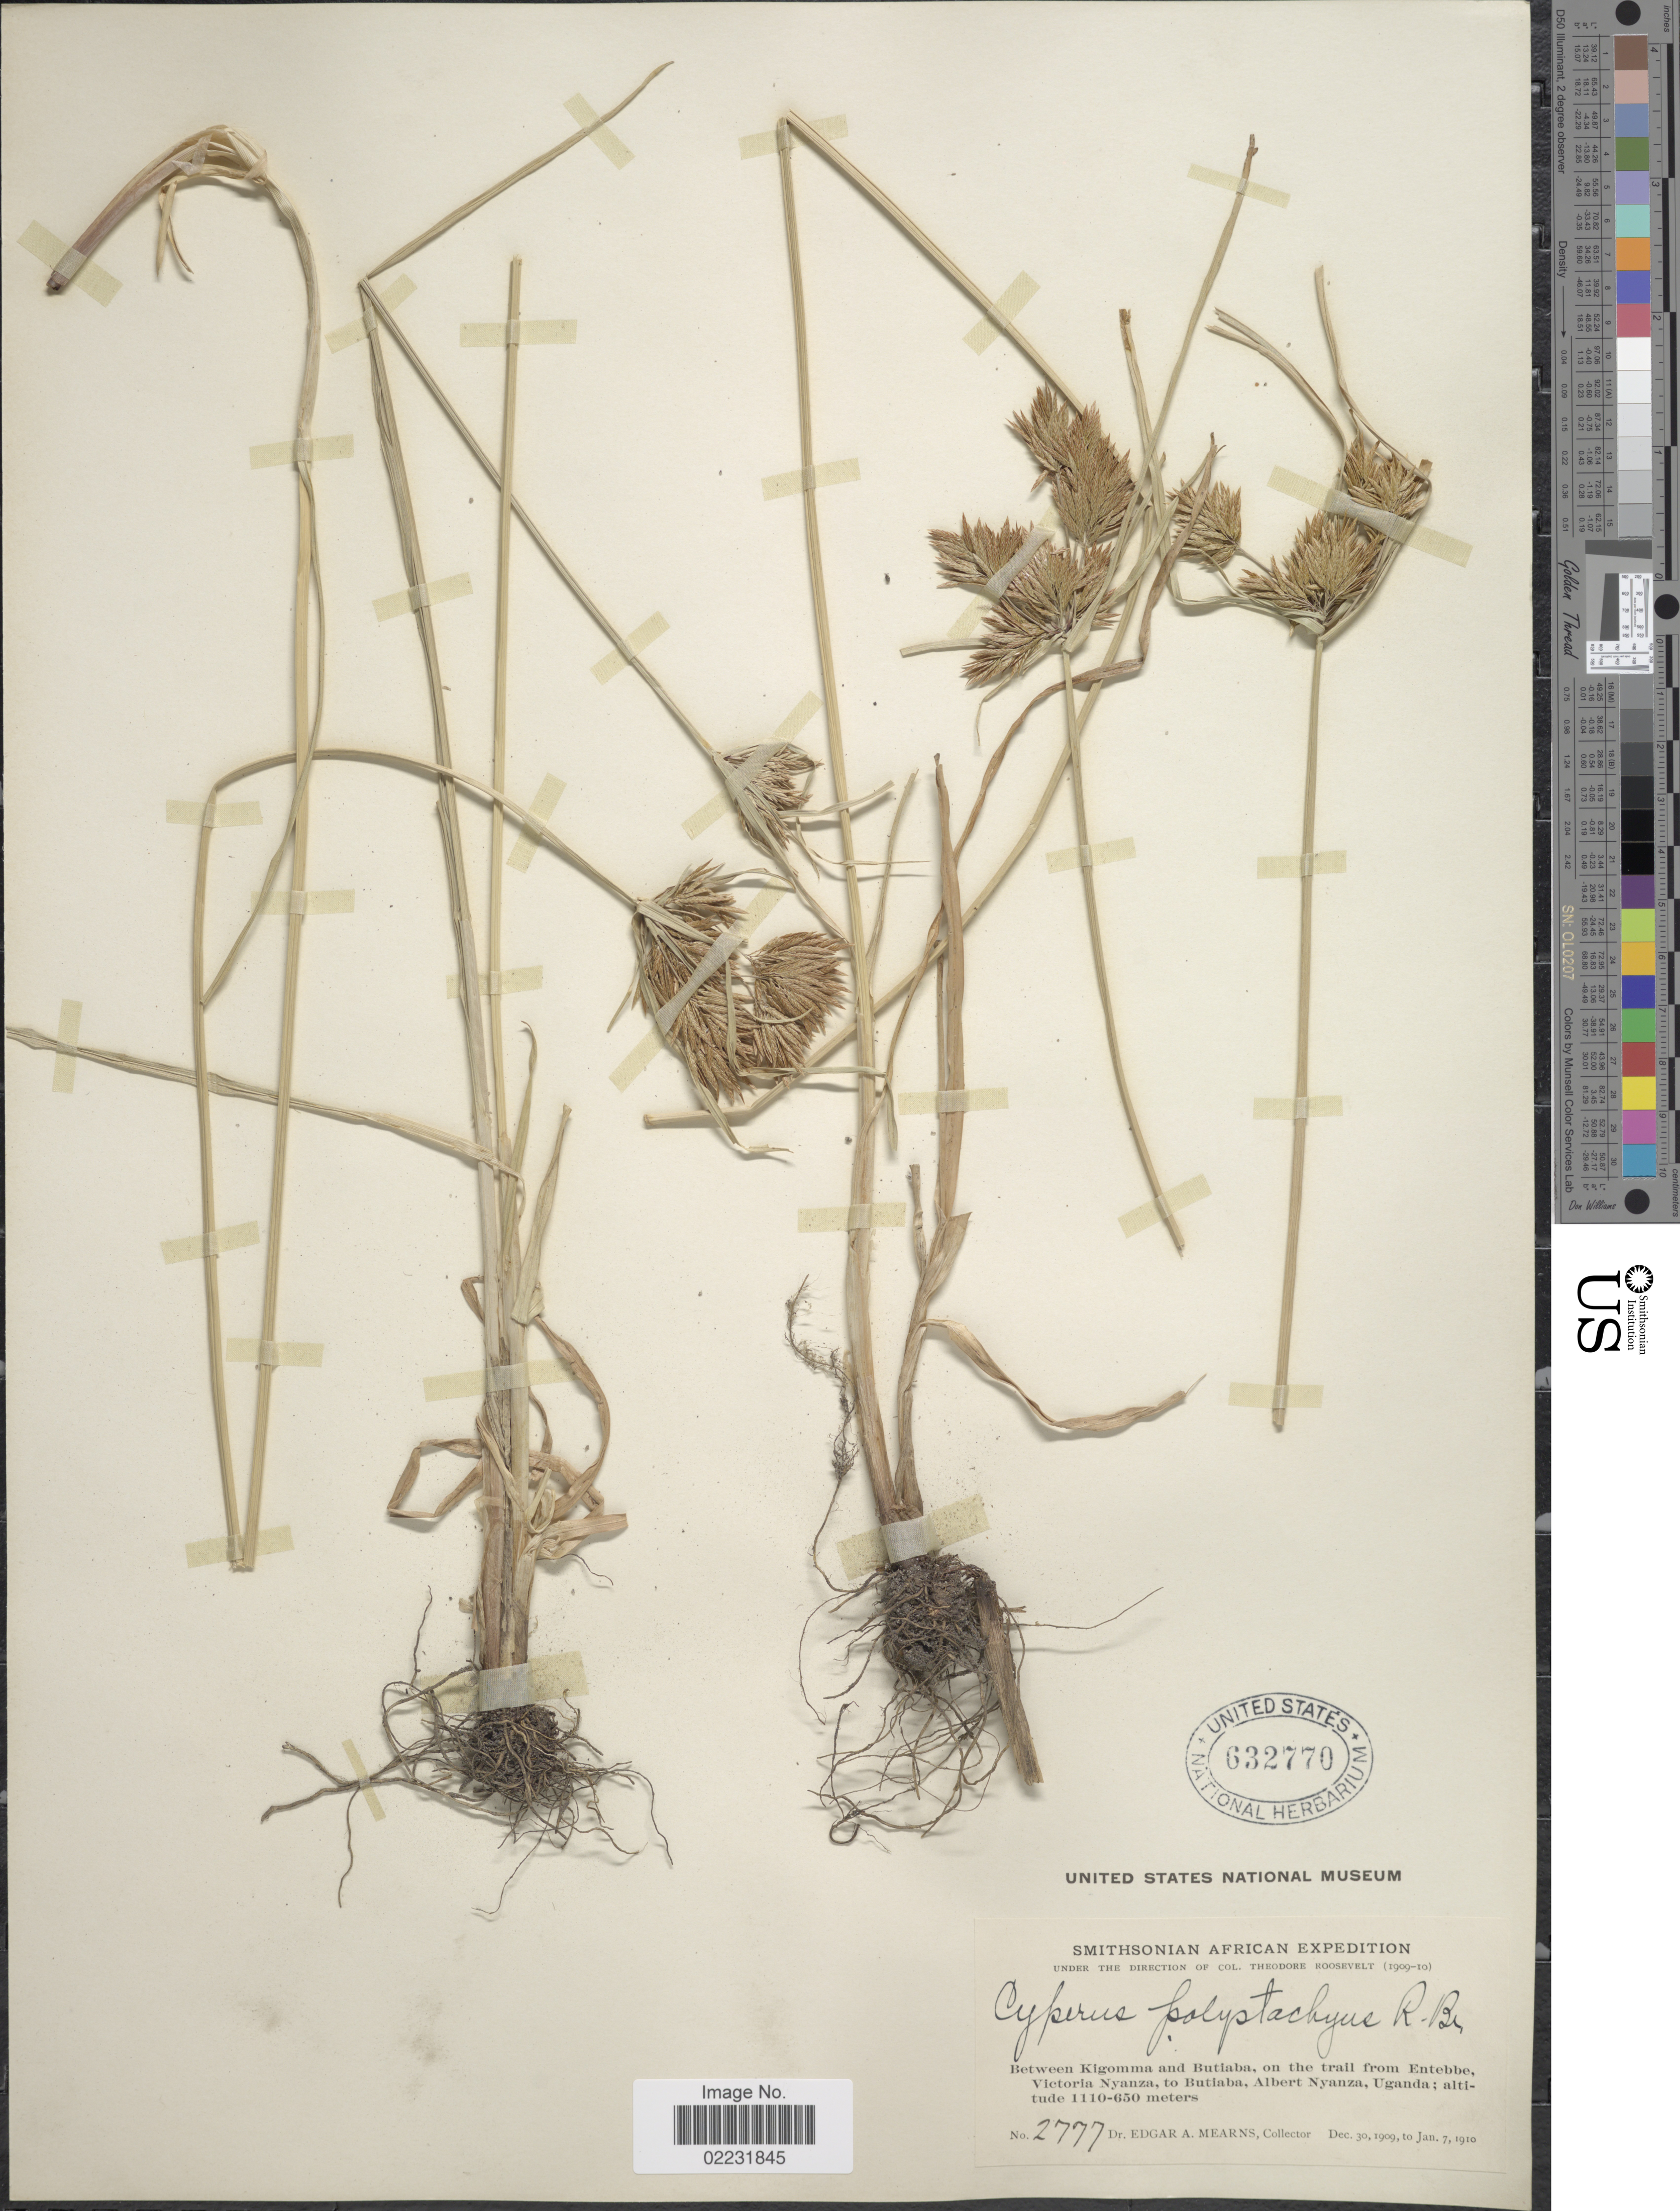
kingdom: Plantae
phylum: Tracheophyta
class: Liliopsida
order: Poales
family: Cyperaceae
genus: Cyperus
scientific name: Cyperus polystachyos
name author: Rottb.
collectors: E. A. Mearns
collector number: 2777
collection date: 1910-01-07/1910-12-30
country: Uganda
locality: Between Kigomma and Butiaba, on the trail from Entebbe, Victoria Nyanza, to Butiaba, Albert Nyanza, Uganda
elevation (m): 650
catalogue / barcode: US 632770